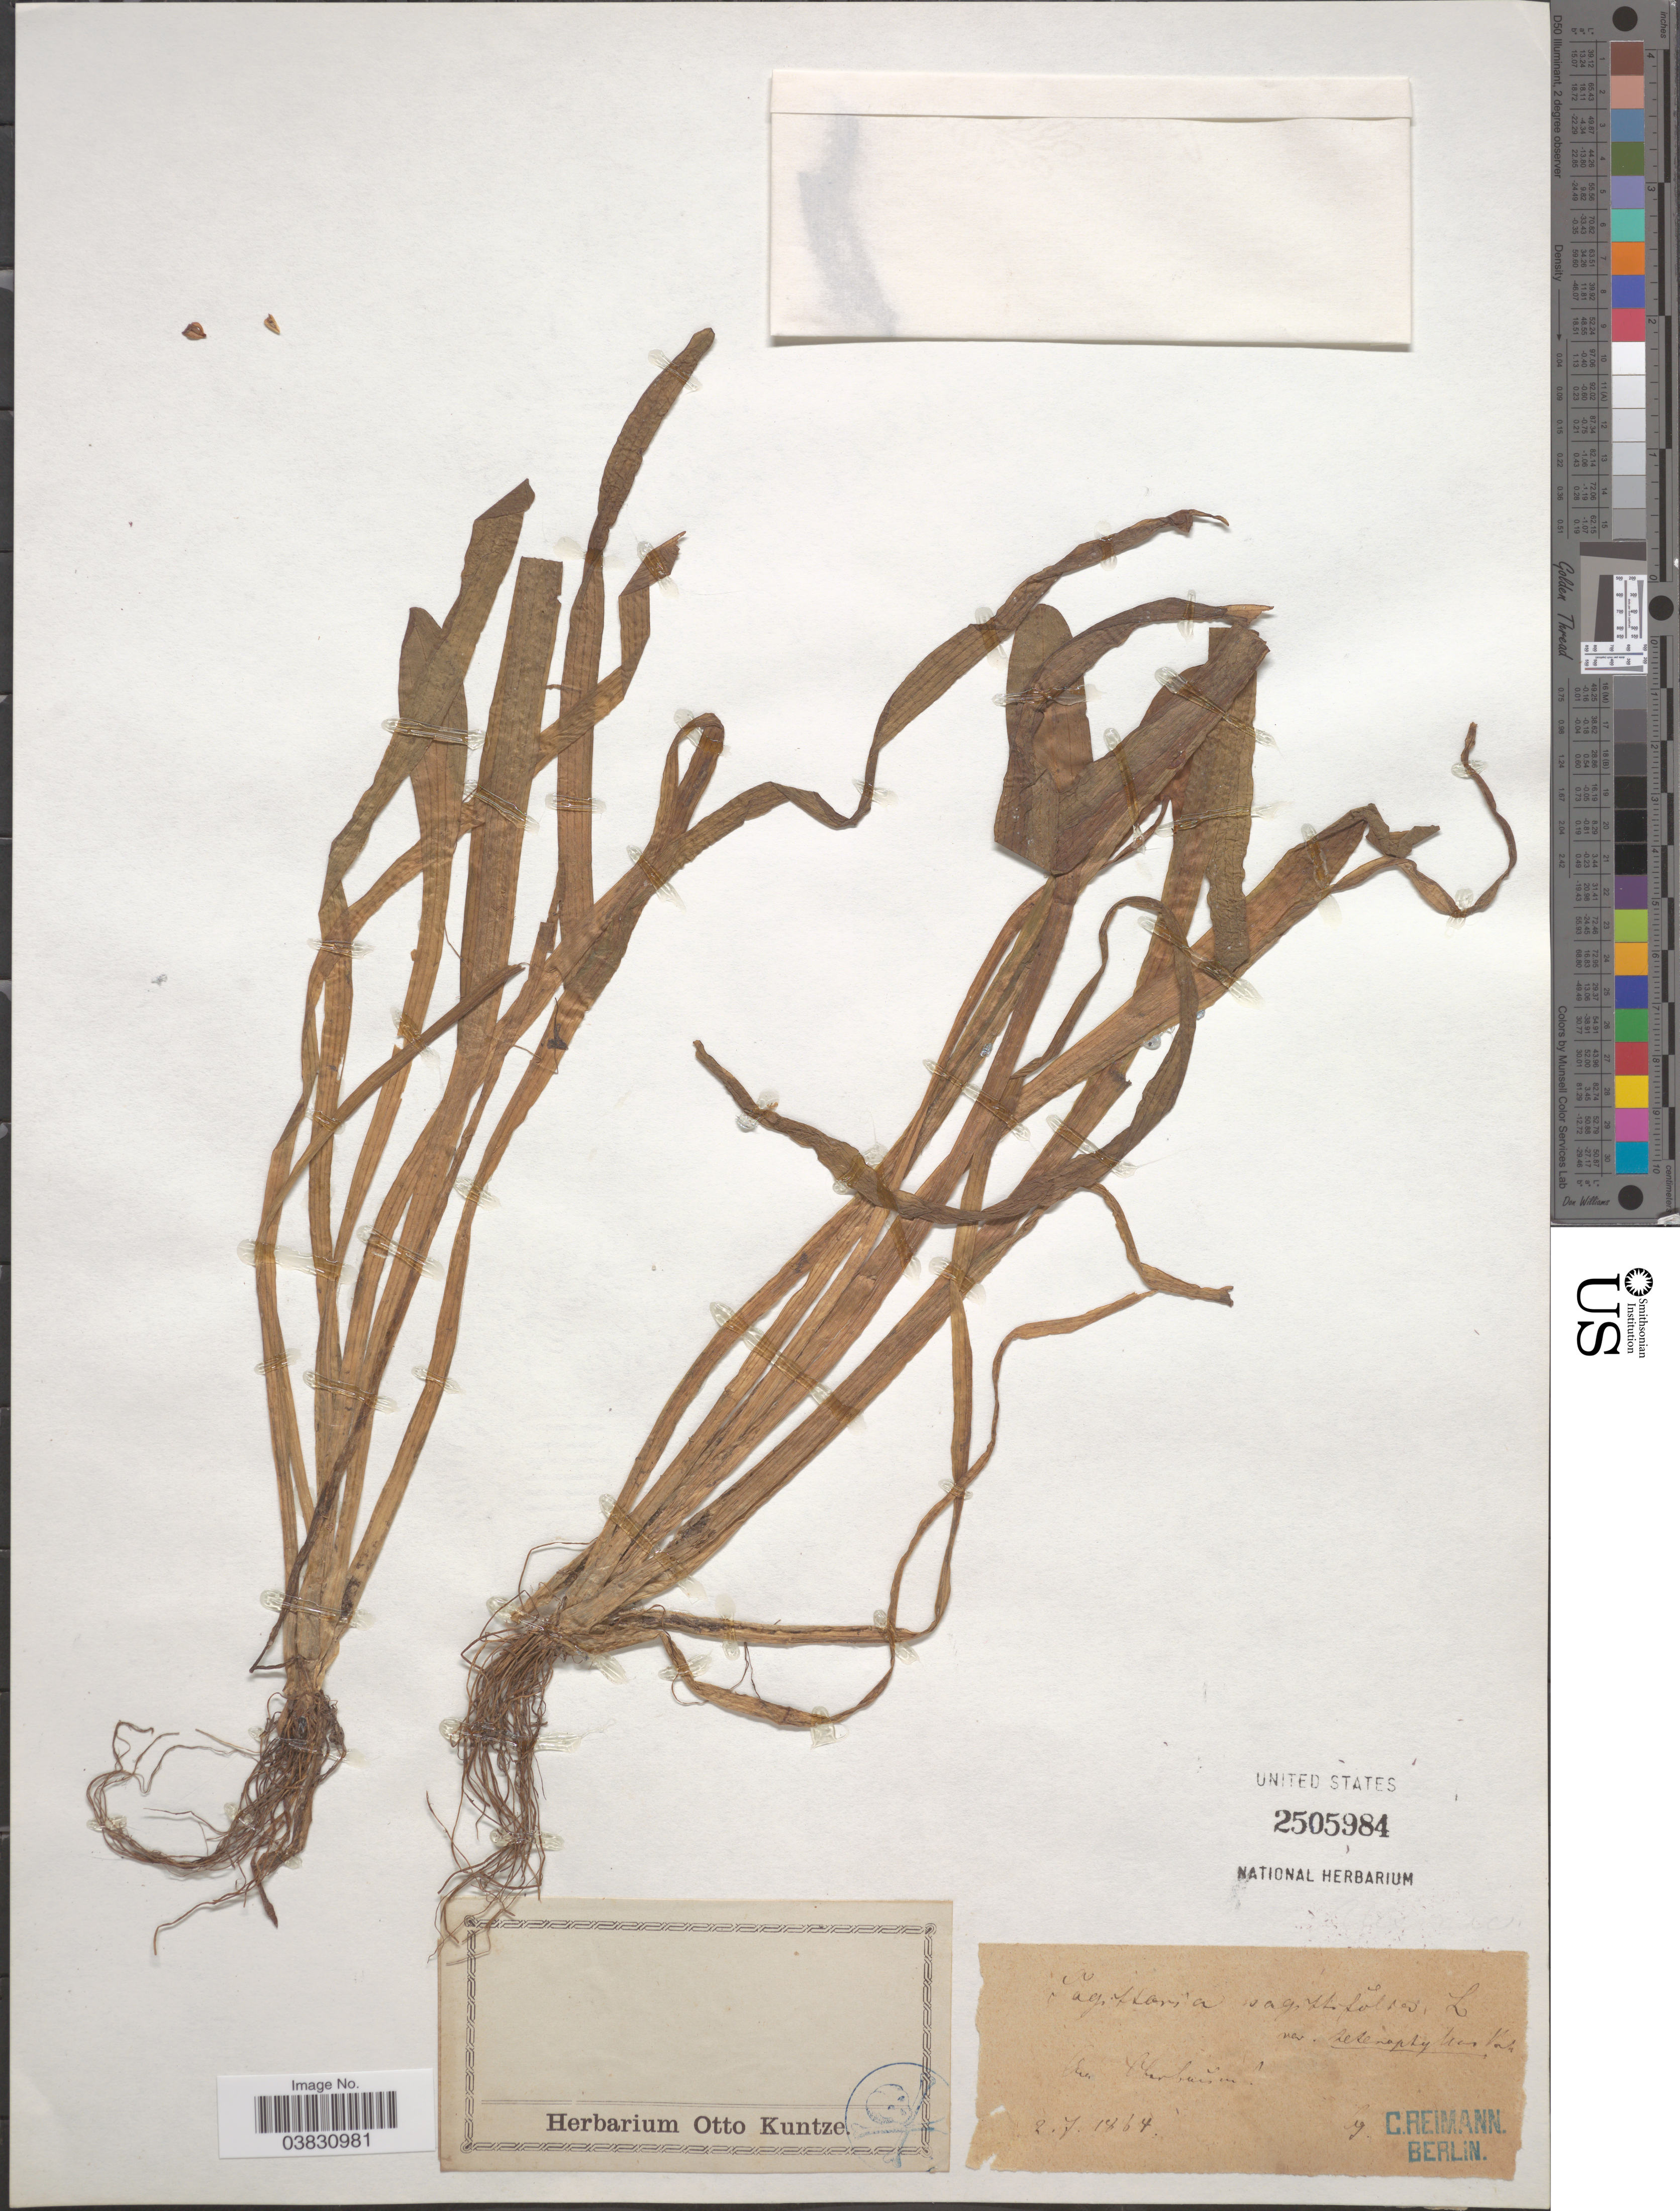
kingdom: Plantae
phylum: Tracheophyta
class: Liliopsida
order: Alismatales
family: Alismataceae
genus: Sagittaria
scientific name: Sagittaria sagittifolia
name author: L.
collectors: C. Reimann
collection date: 1864-07-02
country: Germany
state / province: Berlin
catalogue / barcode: US 2505984